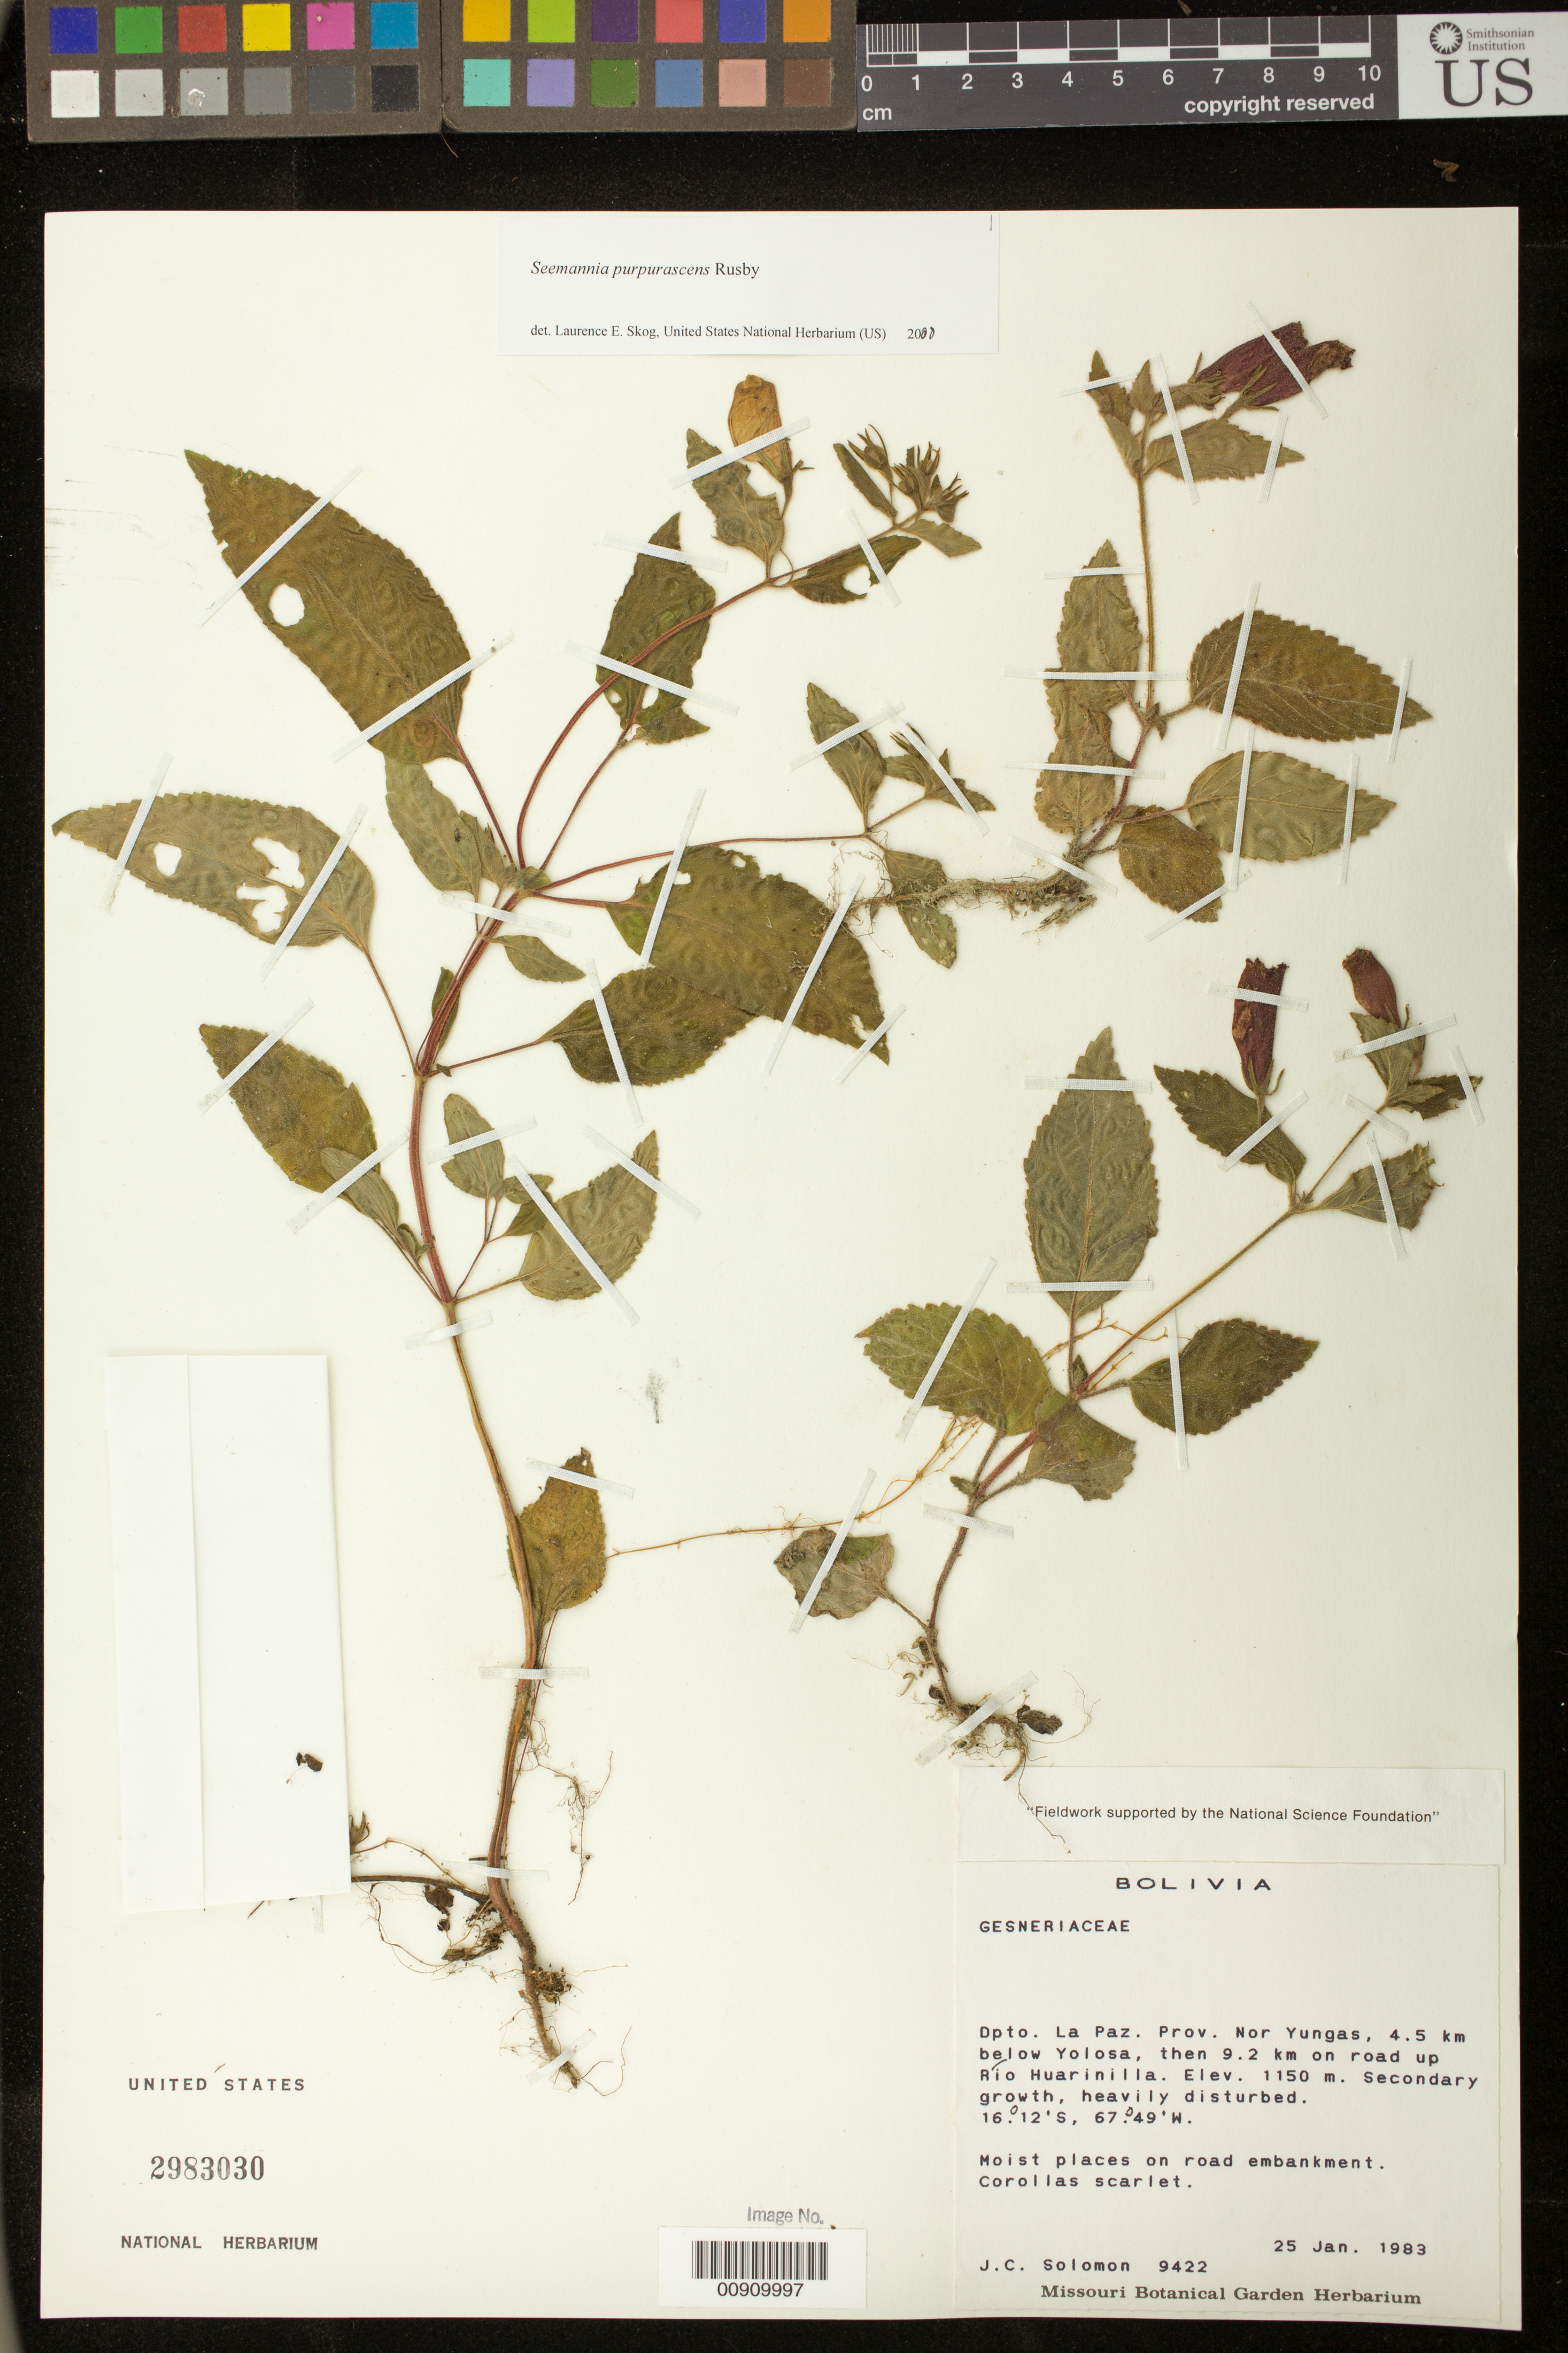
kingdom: Plantae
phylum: Tracheophyta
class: Magnoliopsida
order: Lamiales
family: Gesneriaceae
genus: Seemannia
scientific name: Seemannia purpurascens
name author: Rusby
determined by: Skog, Laurence E.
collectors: J. C. Solomon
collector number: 9422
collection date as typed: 25 Jan 1983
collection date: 1983-01-25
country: Bolivia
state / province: La Paz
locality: Dpto. Laz Paz, Prov. Nor Yungas, 4.5 km below Yolosa, then 9.2 km on road up Rio Huaranilla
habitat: Secondary growth, heavily disturbed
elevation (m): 1150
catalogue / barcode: US 2983030